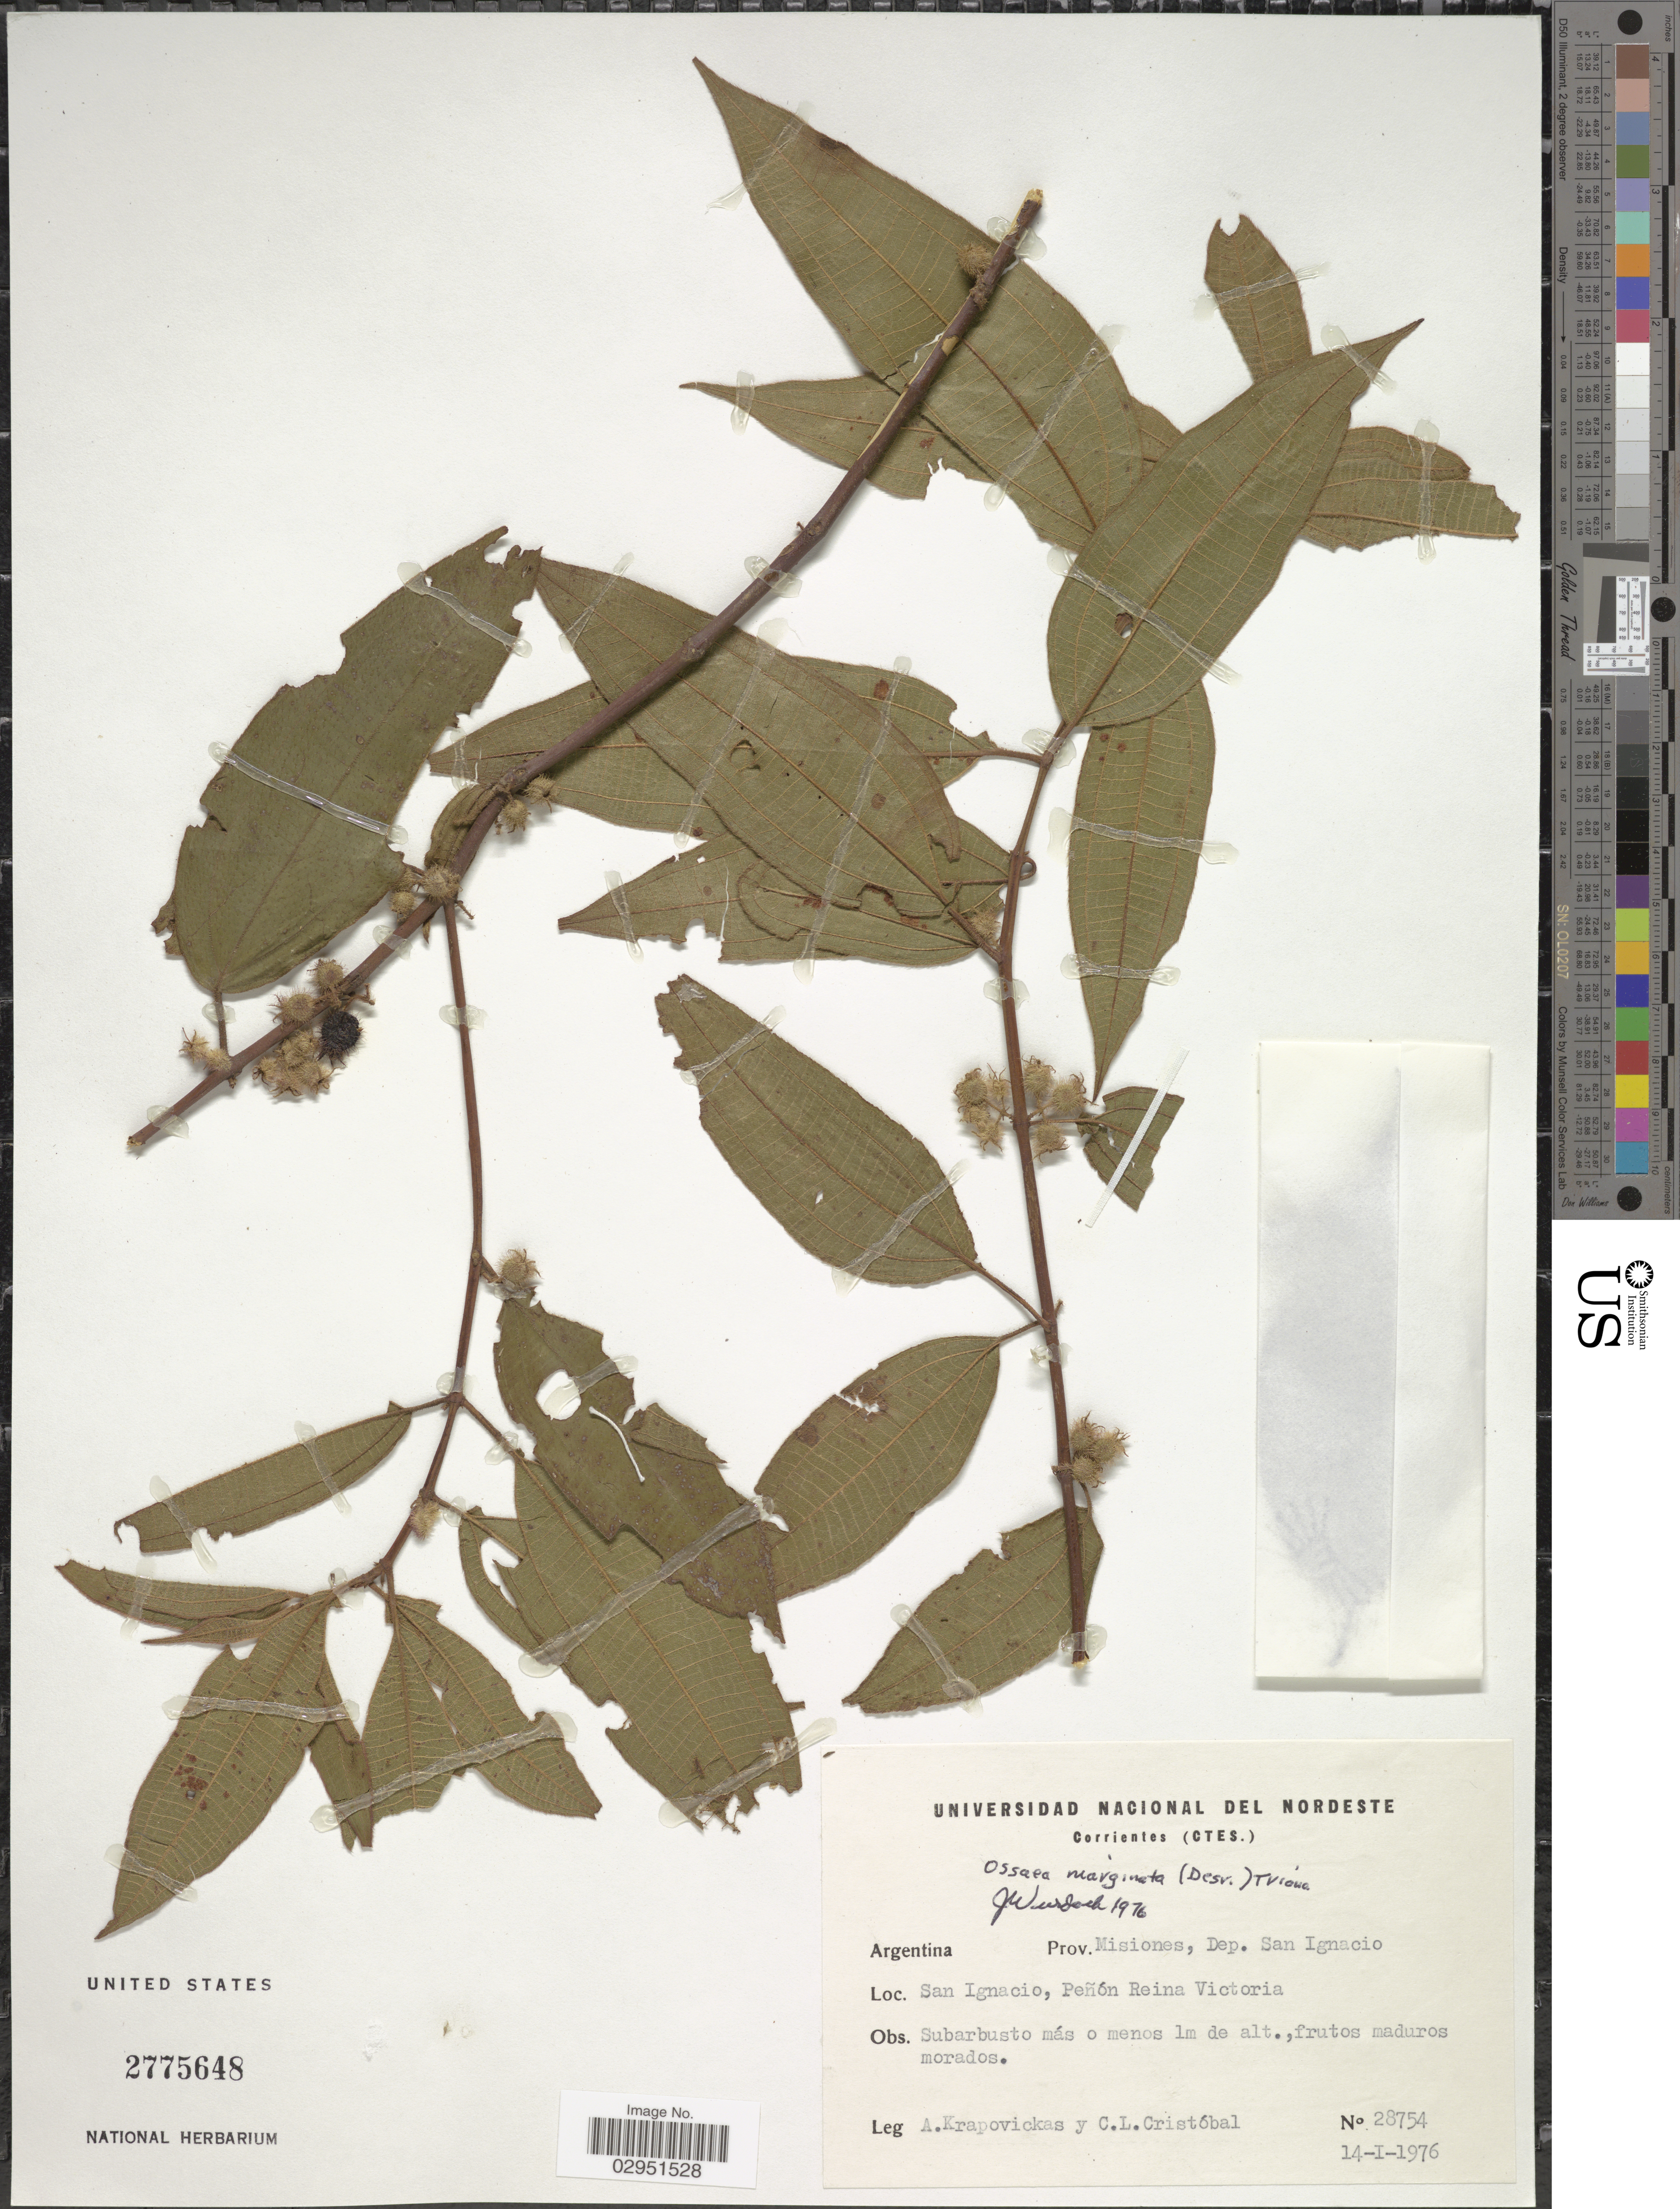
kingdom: Plantae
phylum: Tracheophyta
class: Magnoliopsida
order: Myrtales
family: Melastomataceae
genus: Ossaea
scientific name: Ossaea marginata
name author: Triana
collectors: A. Krapovickas & C. L. Cristóbal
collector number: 28754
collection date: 1976-01-14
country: Argentina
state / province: Misiones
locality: Dep. San Ignacio. San Ignacio, Peñón Reina Victoria.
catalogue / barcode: US 2775648